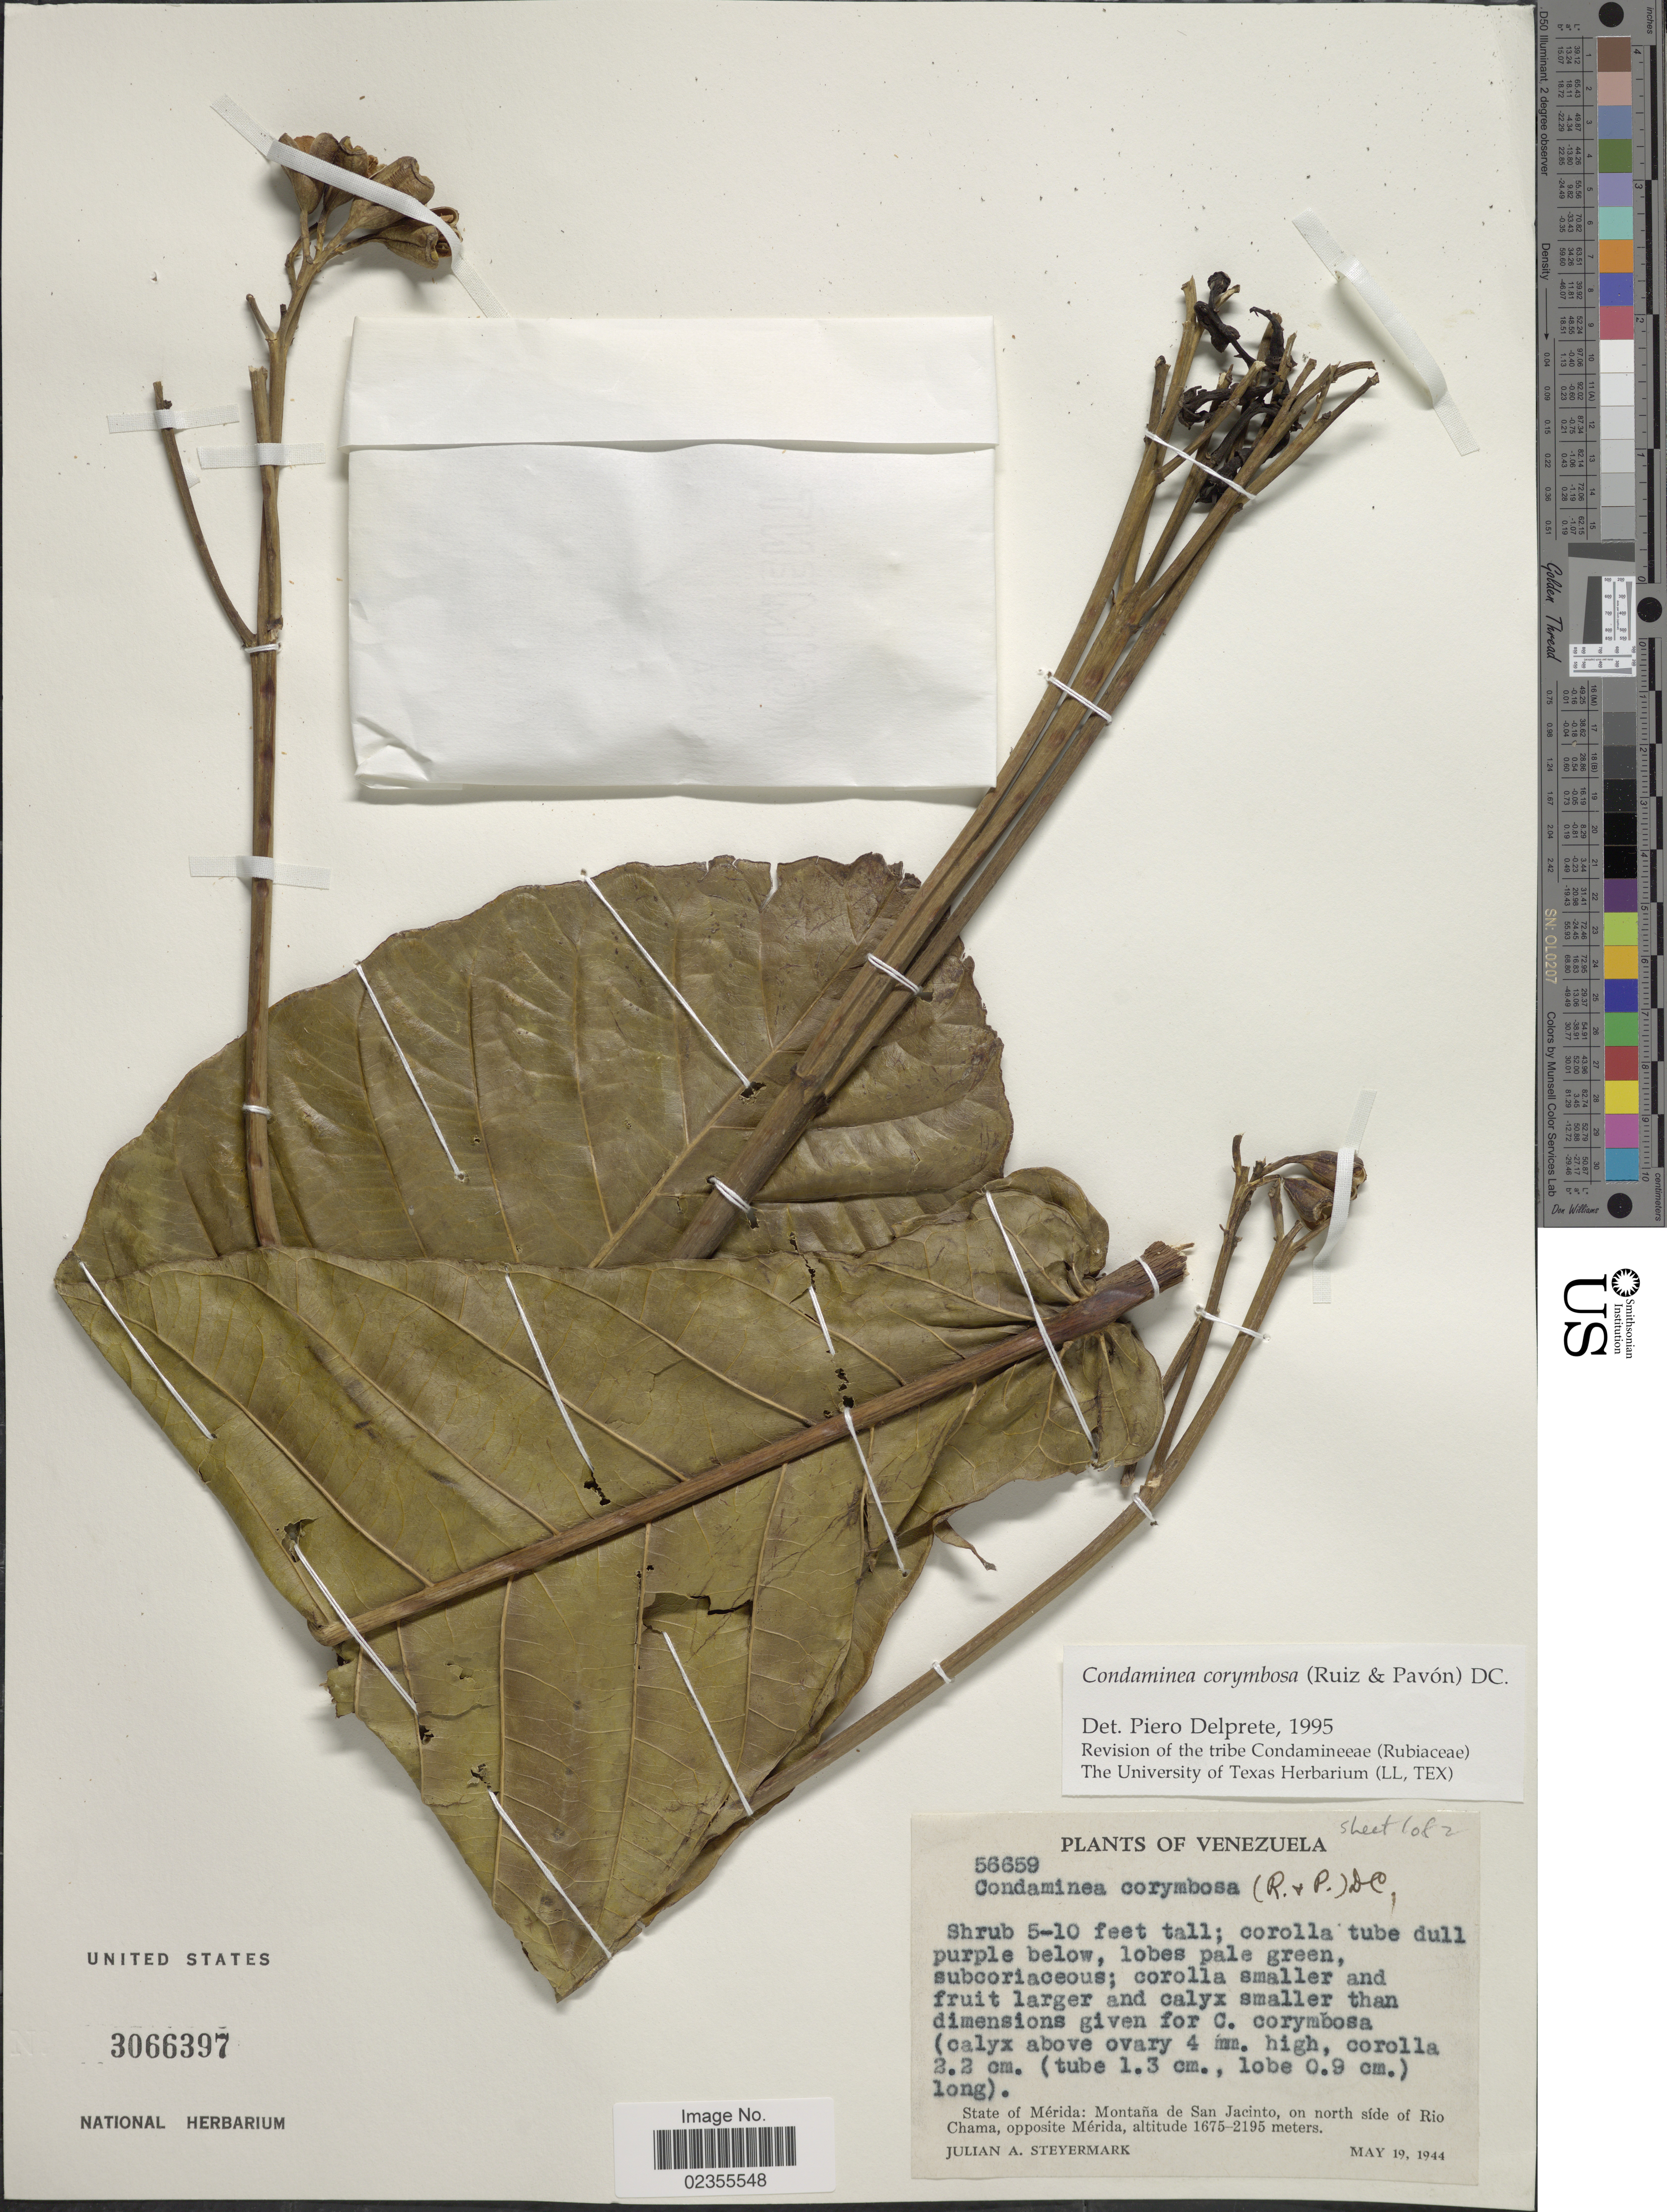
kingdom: Plantae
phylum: Tracheophyta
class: Magnoliopsida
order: Gentianales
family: Rubiaceae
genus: Condaminea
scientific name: Condaminea corymbosa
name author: (Ruiz & Pav.) DC.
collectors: J. Steyermark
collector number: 56659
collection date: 1944-05-19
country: Venezuela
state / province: Mérida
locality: Montana de San Jacinto on north side of Rio Chama, opposite Merida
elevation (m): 1675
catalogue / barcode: US 3066397